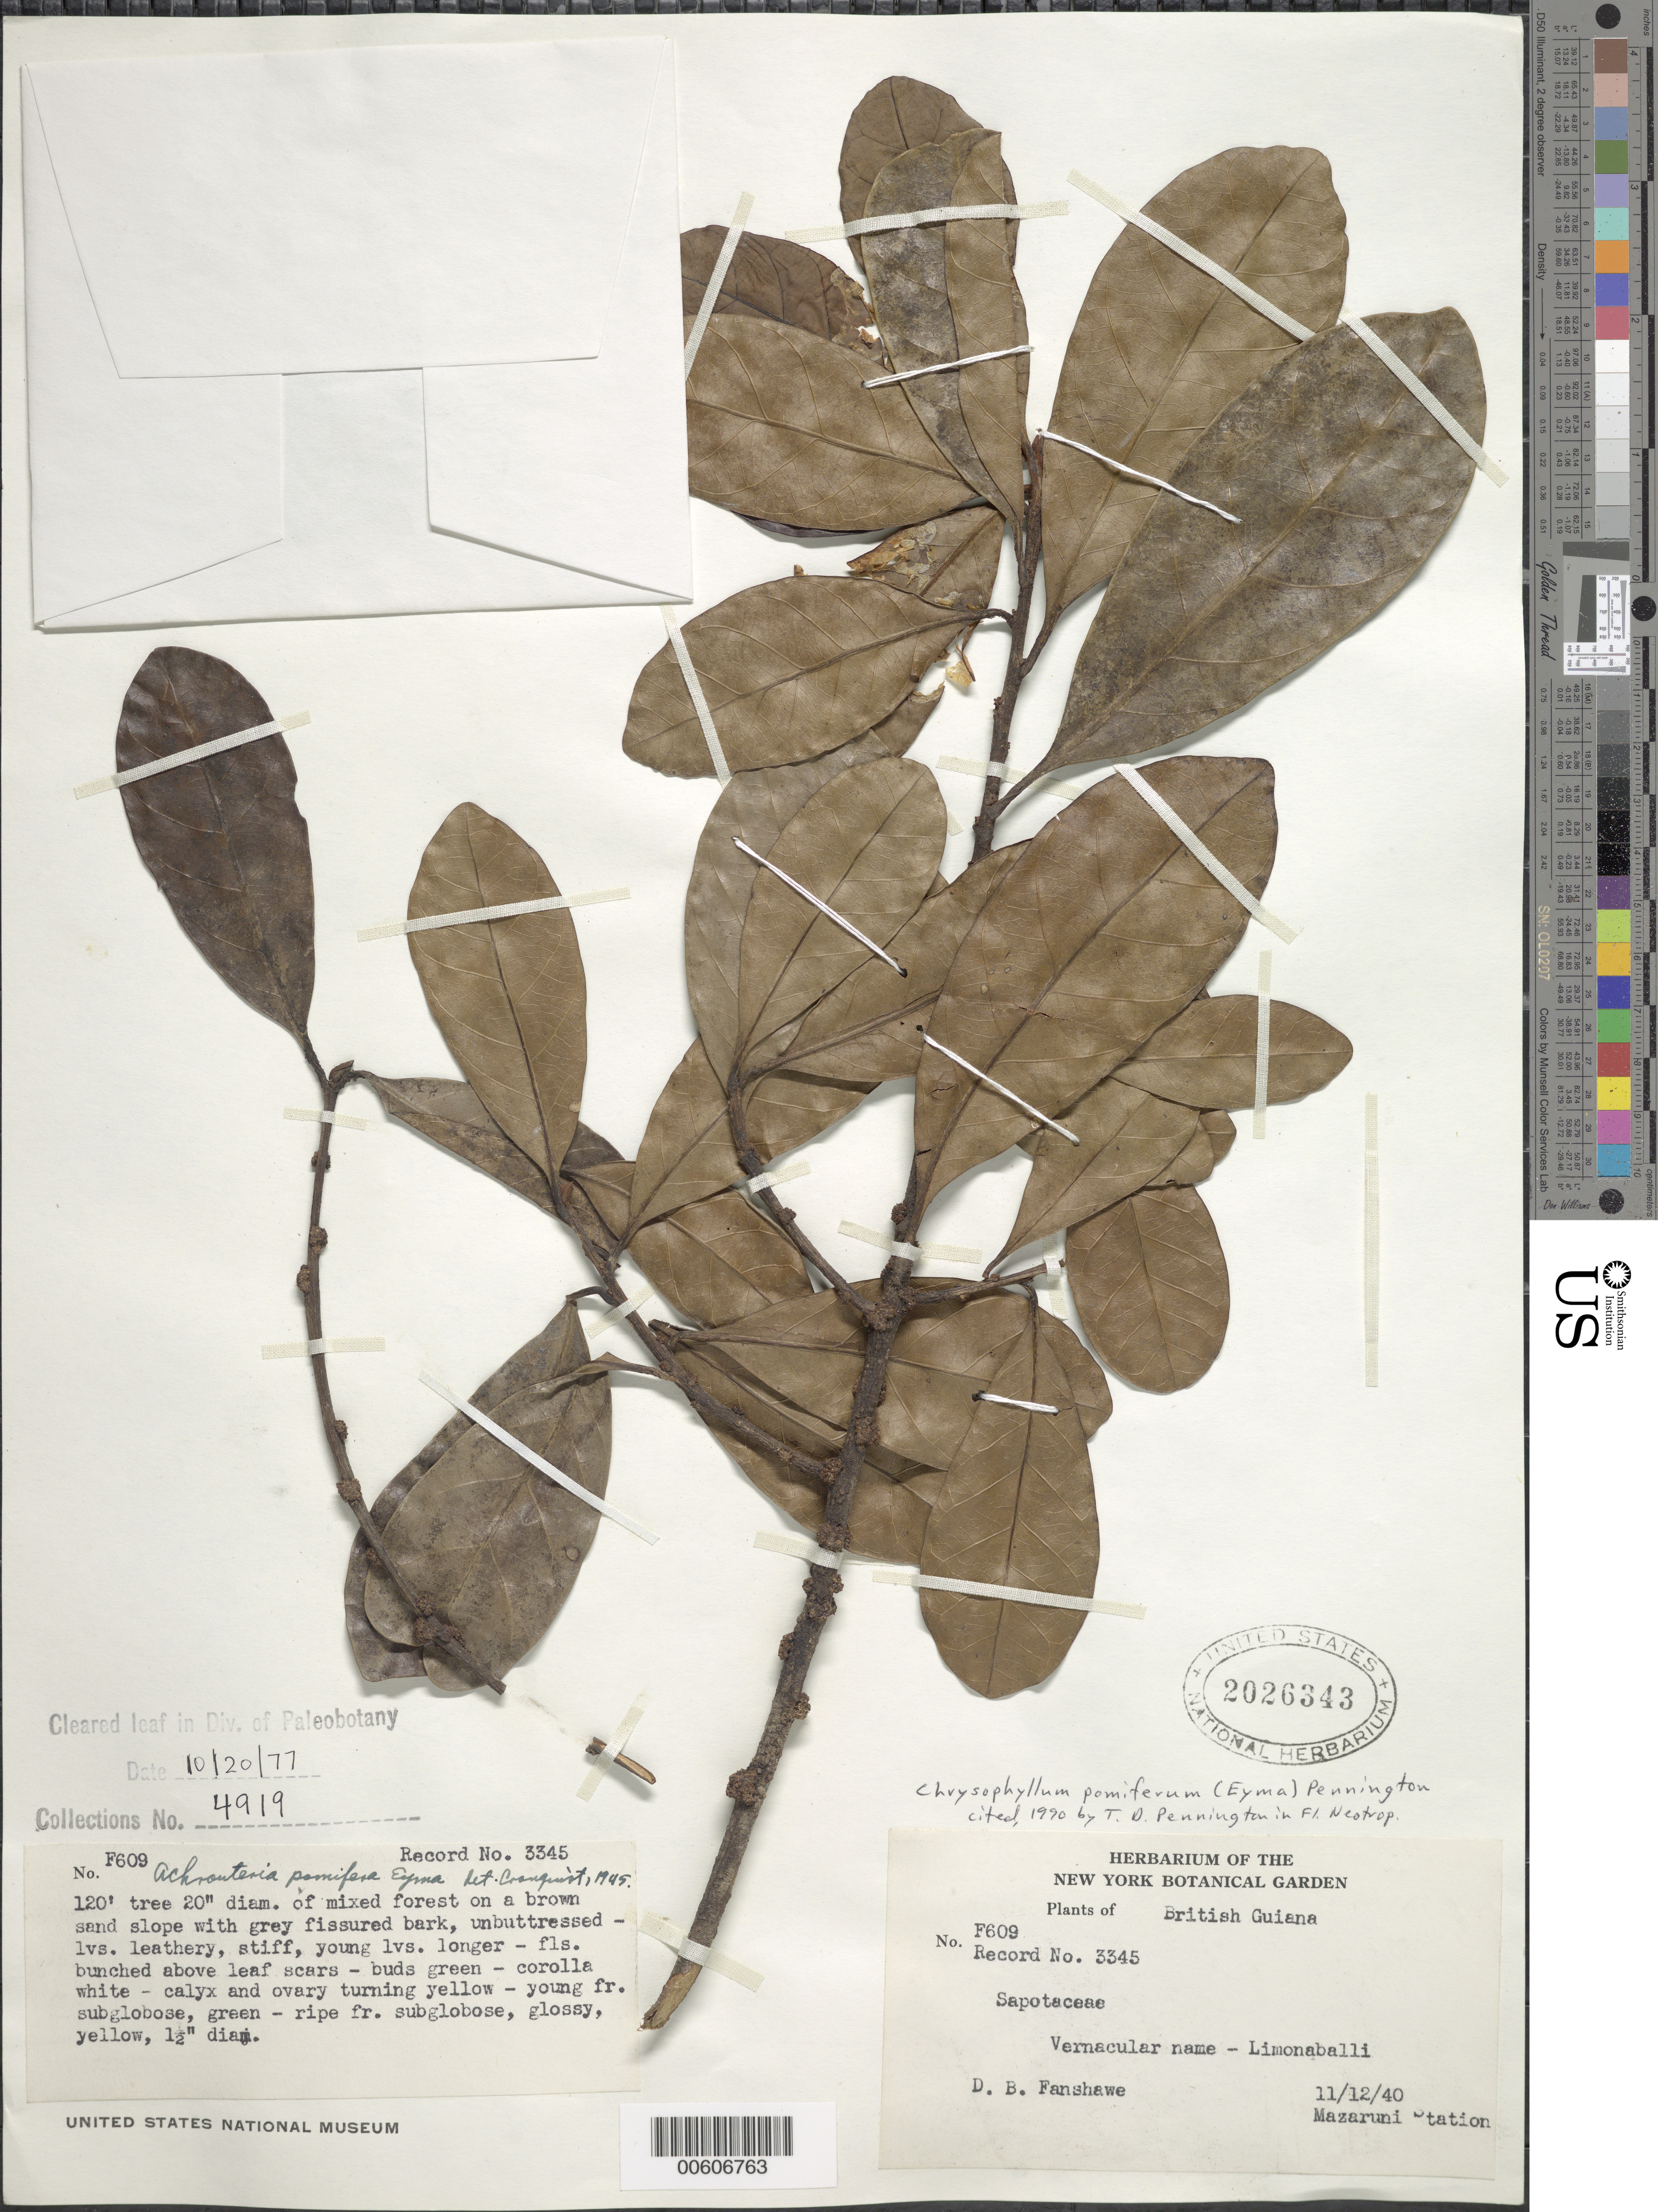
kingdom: Plantae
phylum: Tracheophyta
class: Magnoliopsida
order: Ericales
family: Sapotaceae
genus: Chrysophyllum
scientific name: Chrysophyllum pomiferum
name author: (Eyma) T.D. Penn.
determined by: Pennington, T. D., (K)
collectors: D. B. Fanshawe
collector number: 3345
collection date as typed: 11-Dec-40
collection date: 1940-12-11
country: Guyana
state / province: Cuyuni-Mazaruni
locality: Mazaruni Station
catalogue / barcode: US 2026343